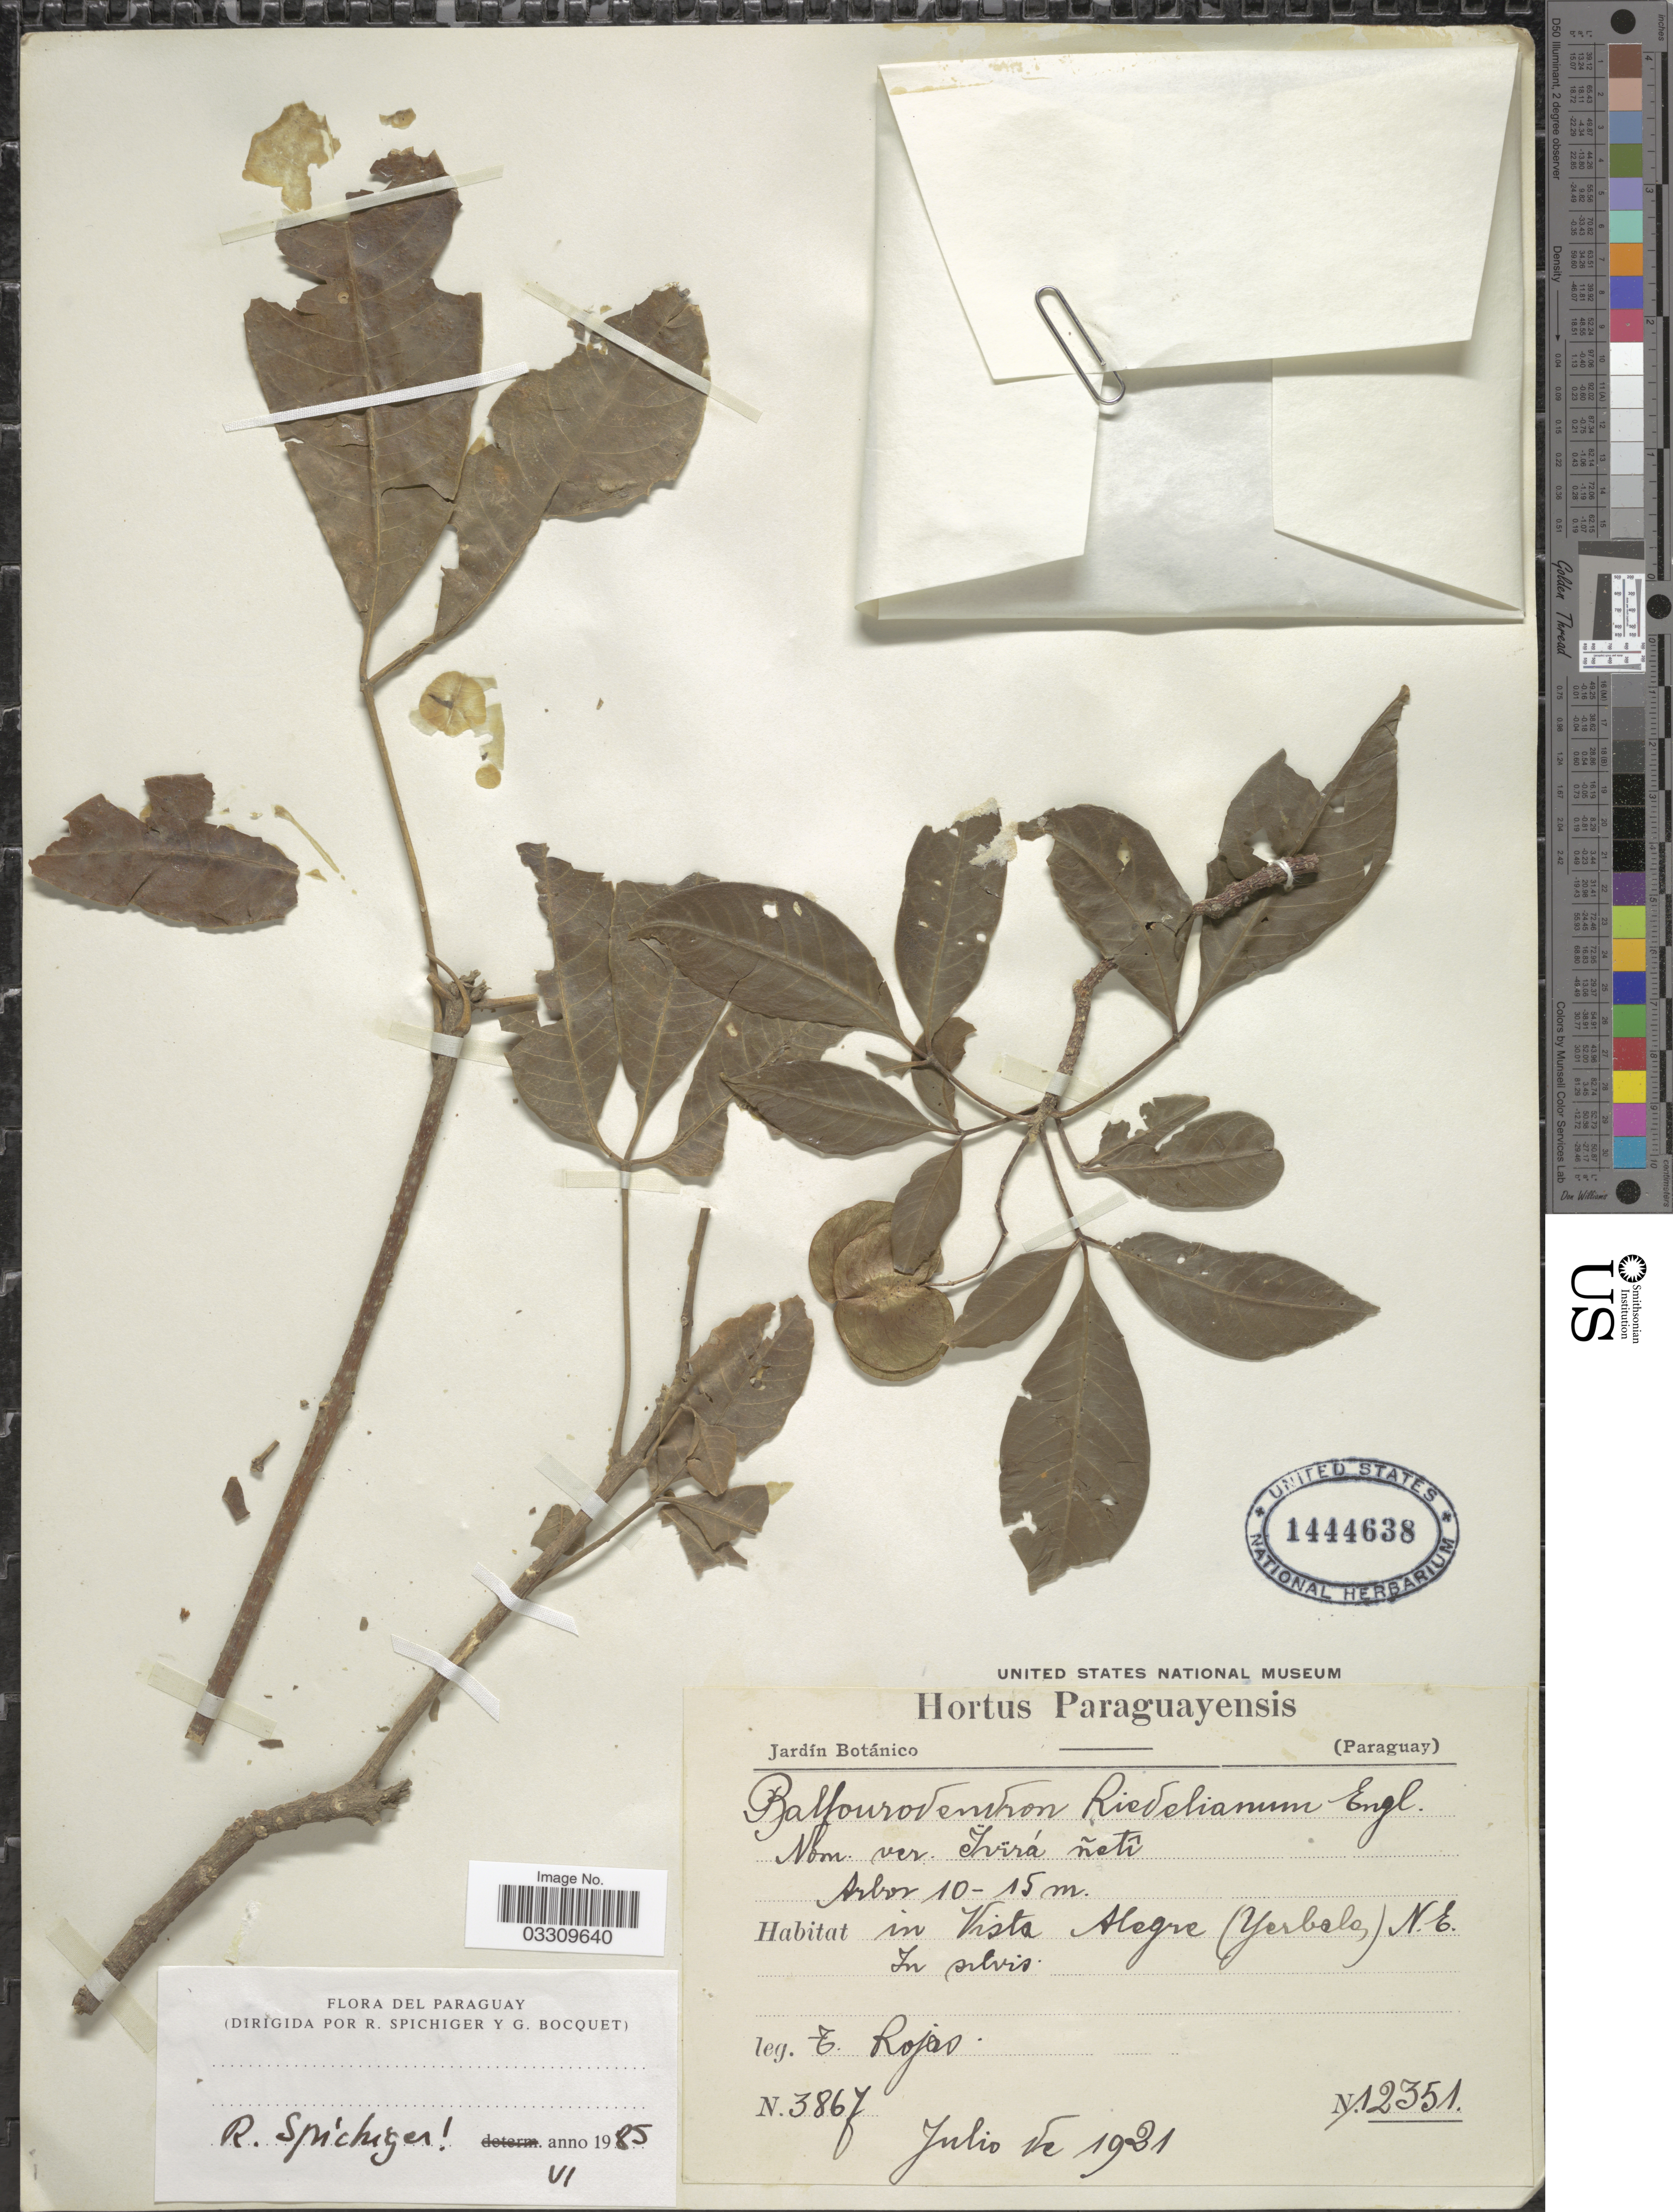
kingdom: Plantae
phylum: Tracheophyta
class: Magnoliopsida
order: Sapindales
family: Rutaceae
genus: Balfourodendron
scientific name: Balfourodendron riedelianum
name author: (Engl.) Engl.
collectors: T. Rojas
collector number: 3867/12351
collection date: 1931-07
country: Paraguay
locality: In Vista Alegre (Yerbales) N.E.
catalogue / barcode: US 1444638